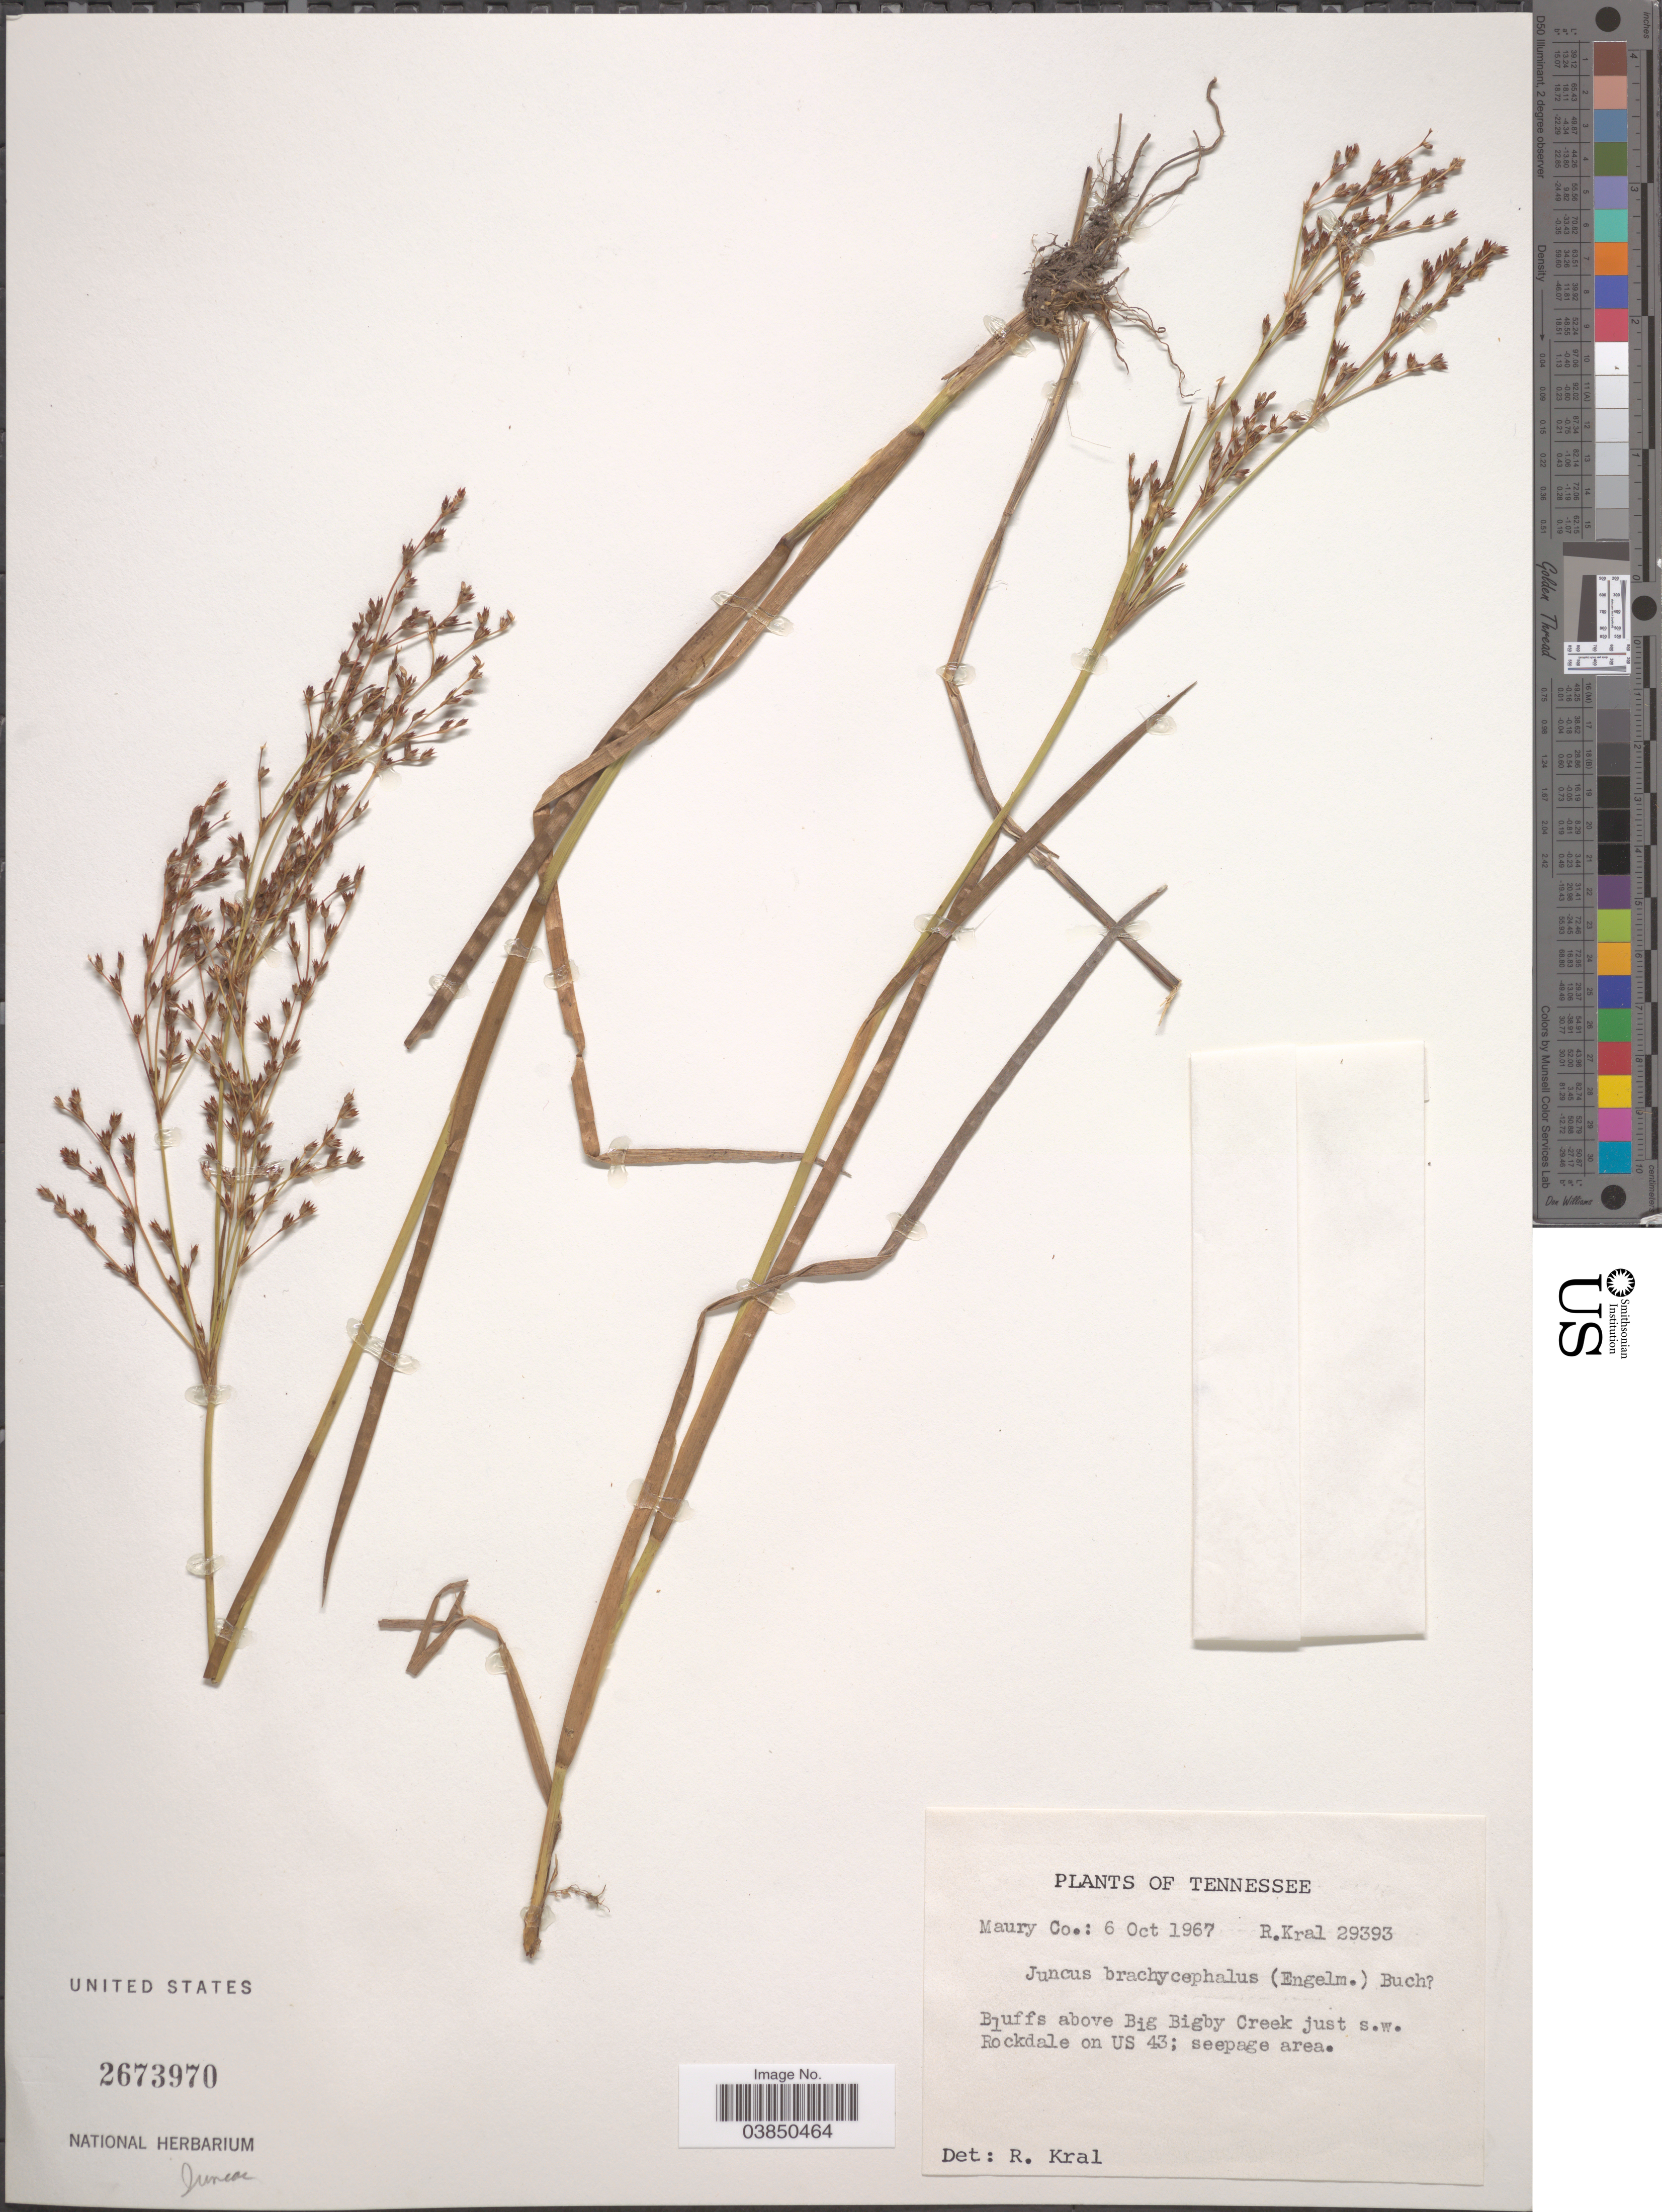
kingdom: Plantae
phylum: Tracheophyta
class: Liliopsida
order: Poales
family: Juncaceae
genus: Juncus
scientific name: Juncus brachycephalus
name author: (Engelm.) Buchenau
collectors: R. Kral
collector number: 29393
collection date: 1967-10-06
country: United States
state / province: Tennessee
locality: Maury Co. Bluffs above Big Bigby Creek just s.w. Rockdale on US 43.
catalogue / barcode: US 2673970